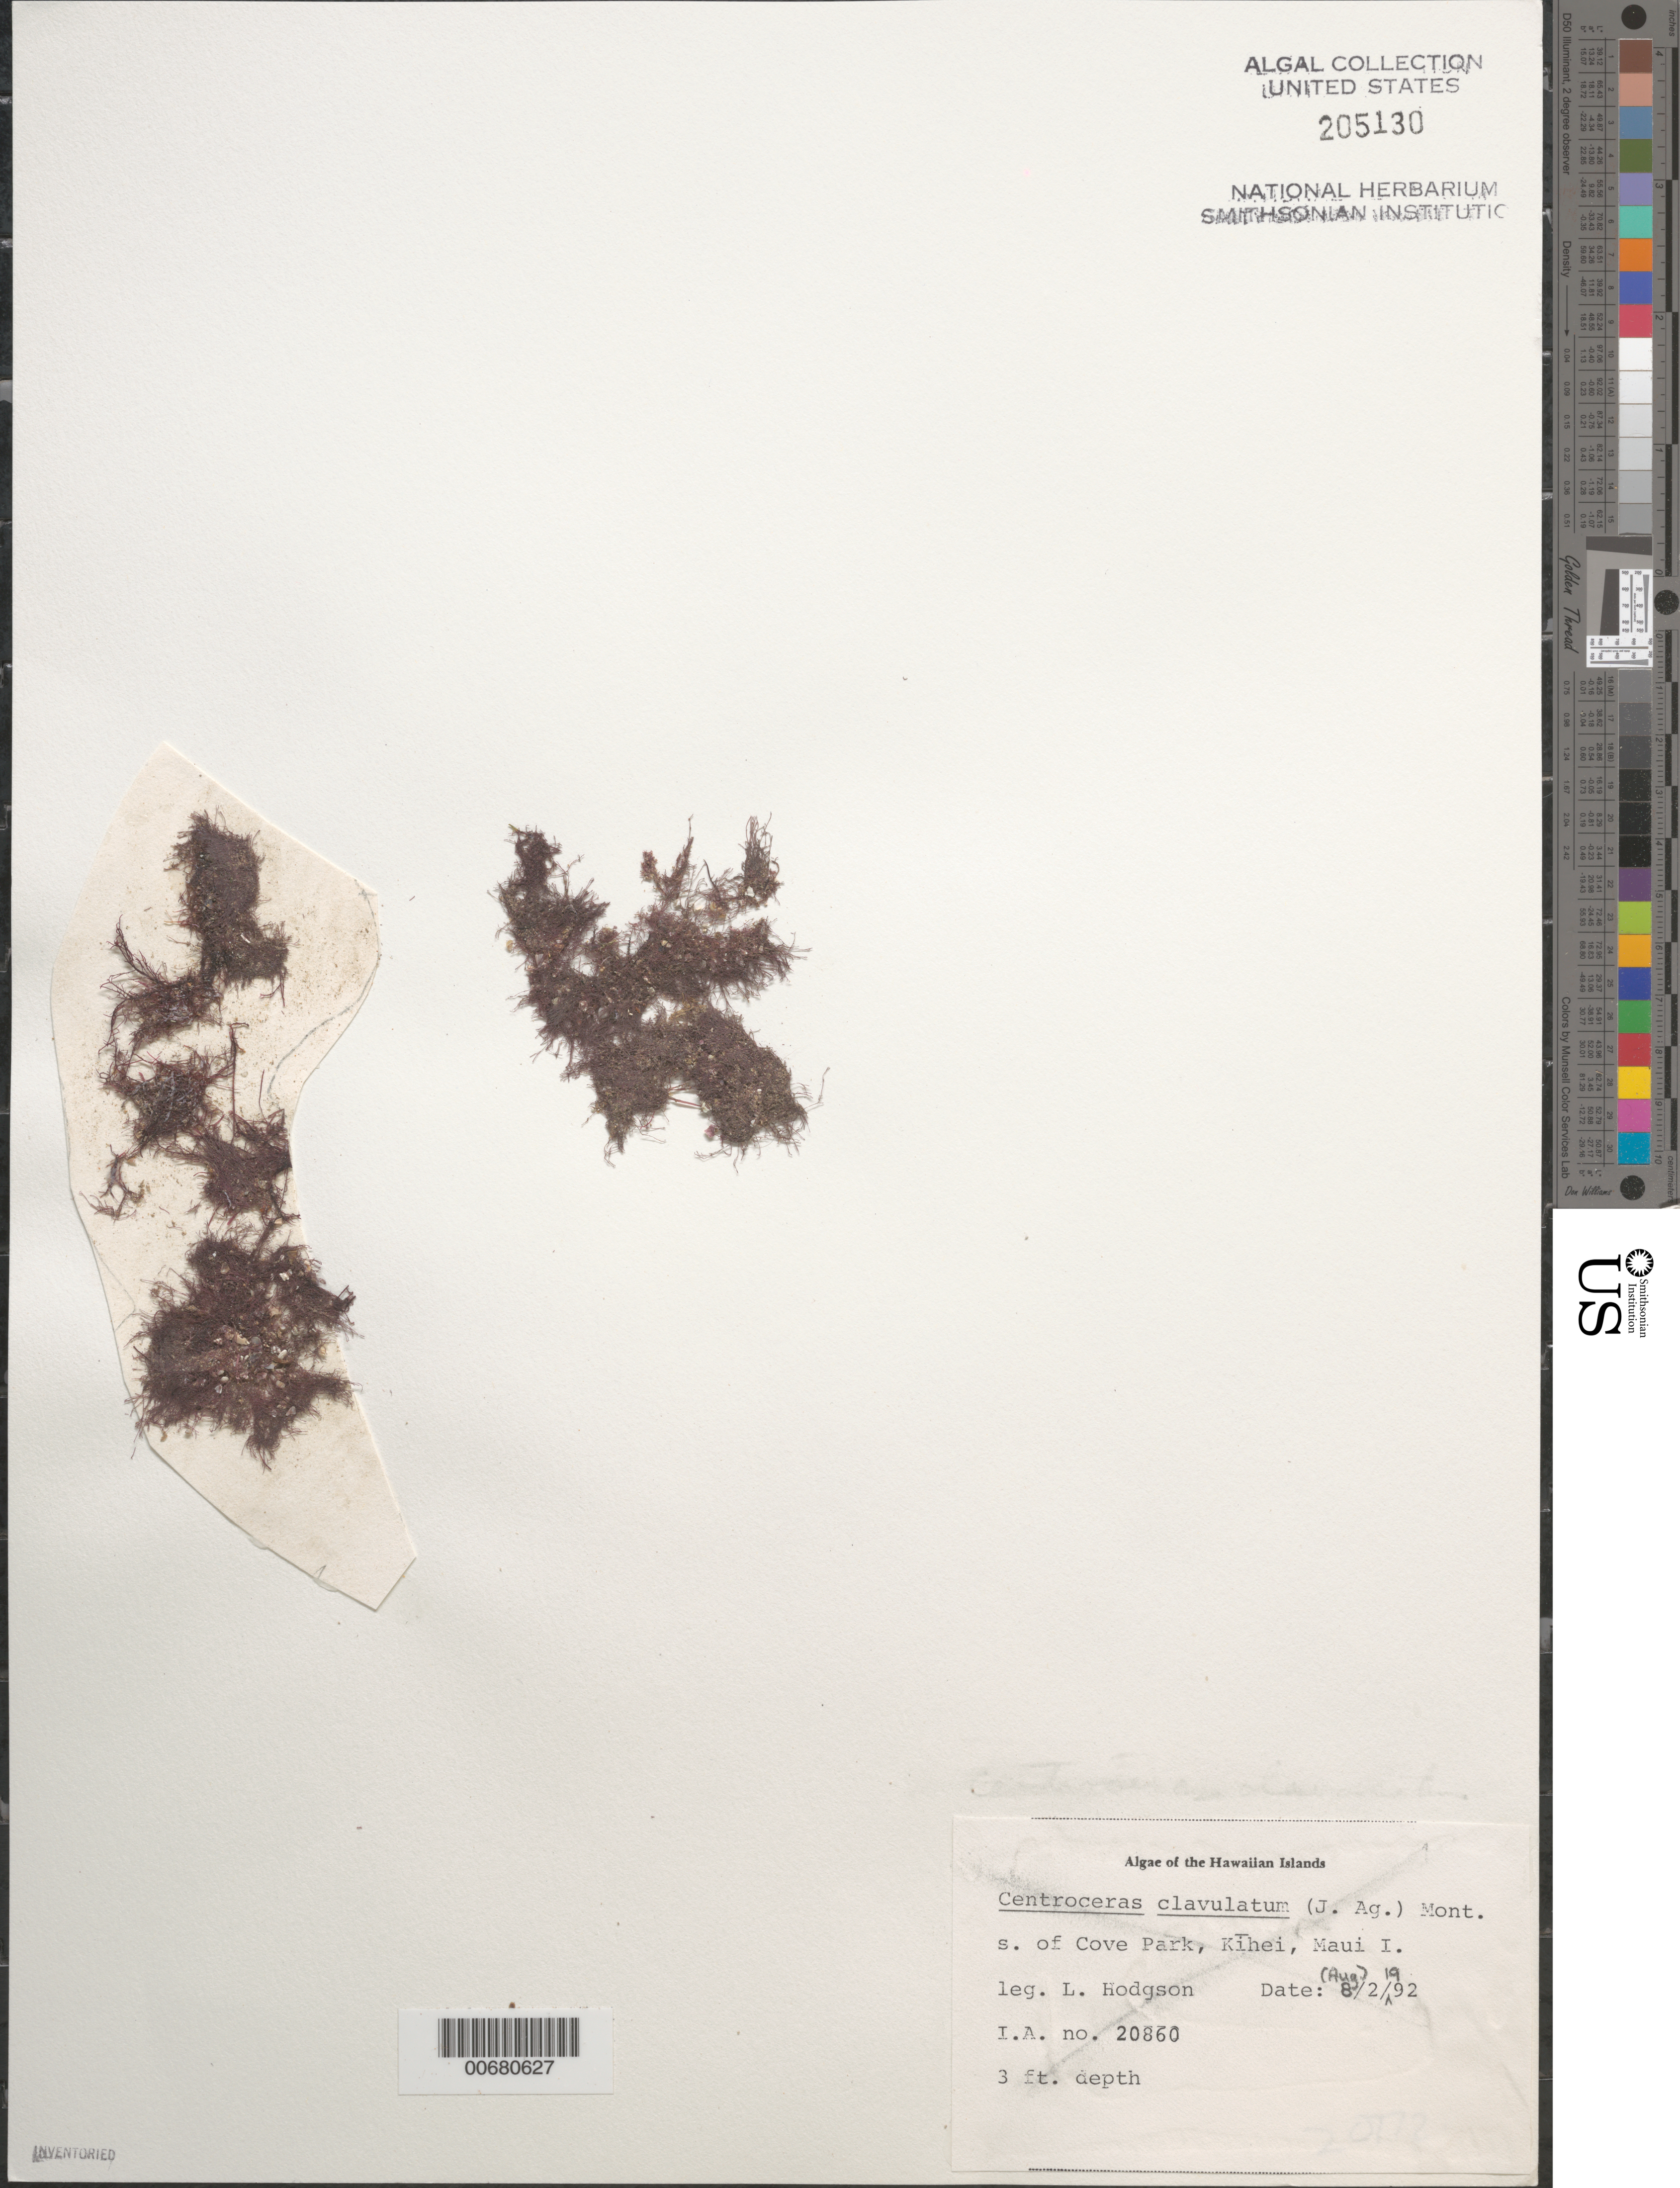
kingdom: Plantae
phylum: Rhodophyta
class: Florideophyceae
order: Ceramiales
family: Ceramiaceae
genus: Centroceras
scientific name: Centroceras clavulatum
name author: (C. Agardh) Mont.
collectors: L. M. Hodgson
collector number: IAA 20860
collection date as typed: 02 Aug 1992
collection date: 1992-08-02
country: United States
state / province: Hawaii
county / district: Maui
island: Maui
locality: Kihei, south of Cove Park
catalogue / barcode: US 205130